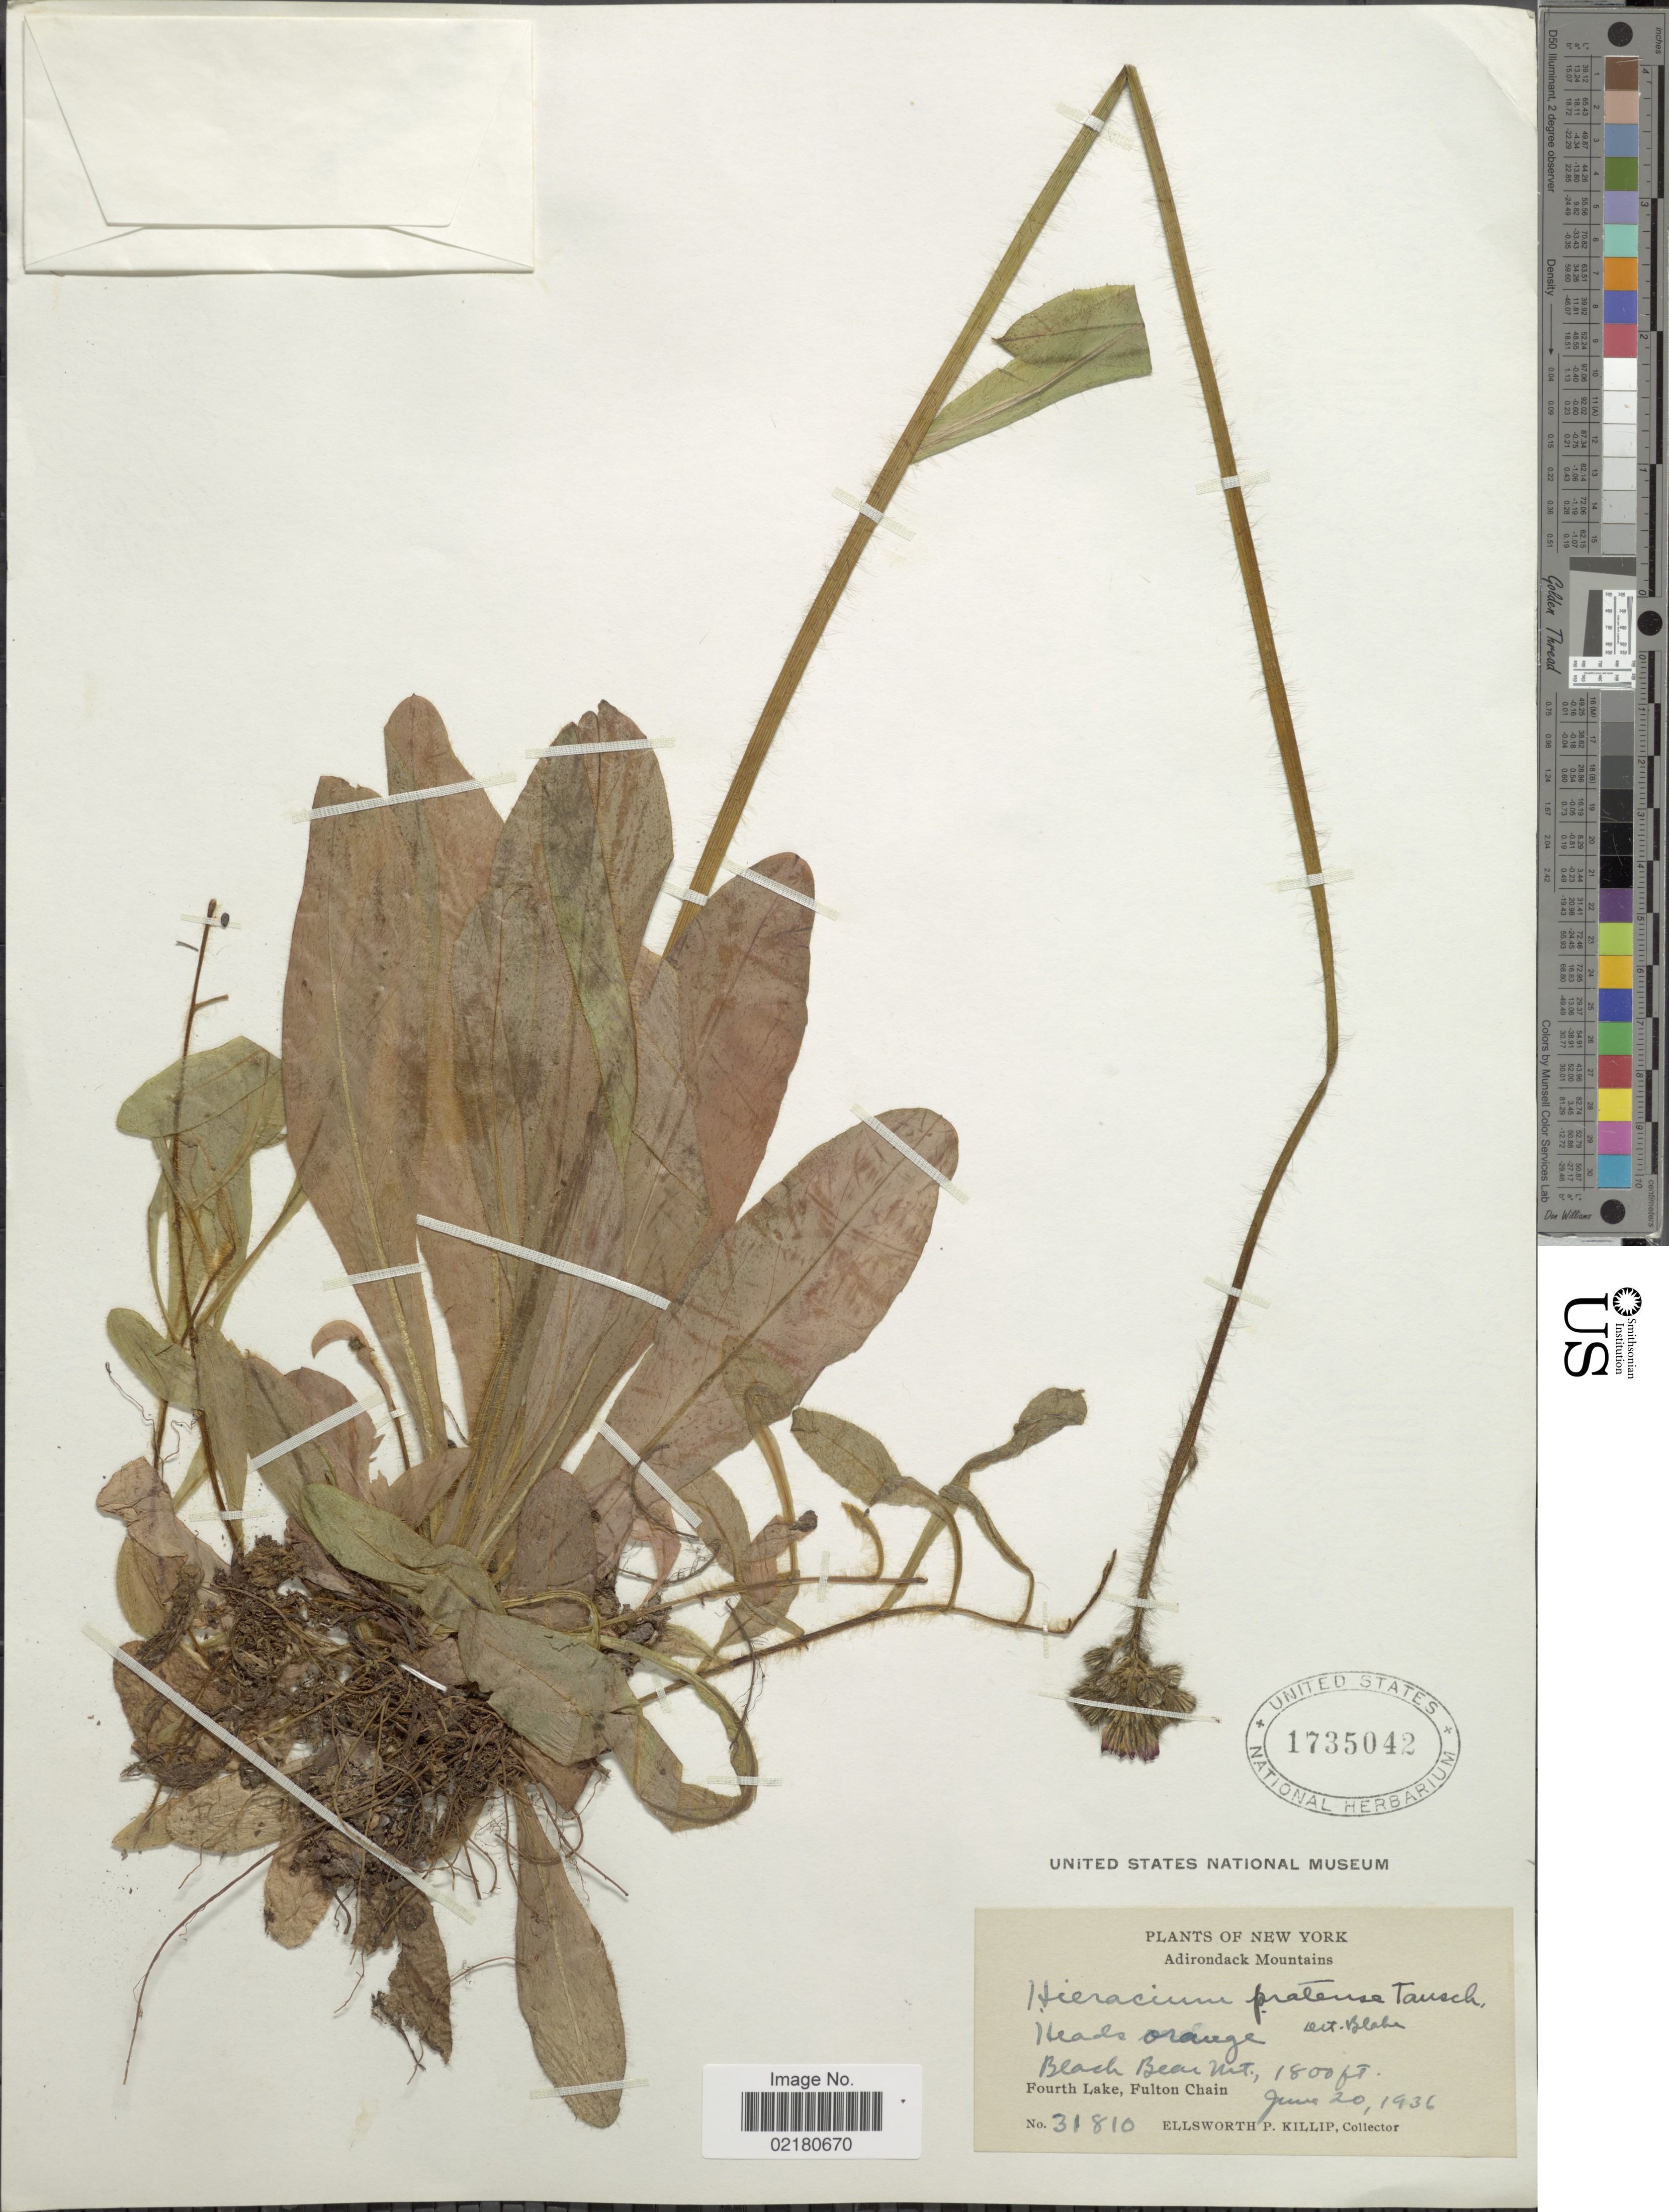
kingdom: Plantae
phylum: Tracheophyta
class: Magnoliopsida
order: Asterales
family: Asteraceae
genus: Pilosella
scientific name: Pilosella caespitosa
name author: (Dumort.) P. D. Sell & C. West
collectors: E. P. Killip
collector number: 31810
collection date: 1936-06-20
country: United States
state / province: New York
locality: New York, Adirondack Mountains, Beach Bear Mt, Fourth Lake, Fulton Chain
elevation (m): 549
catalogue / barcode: US 1735042